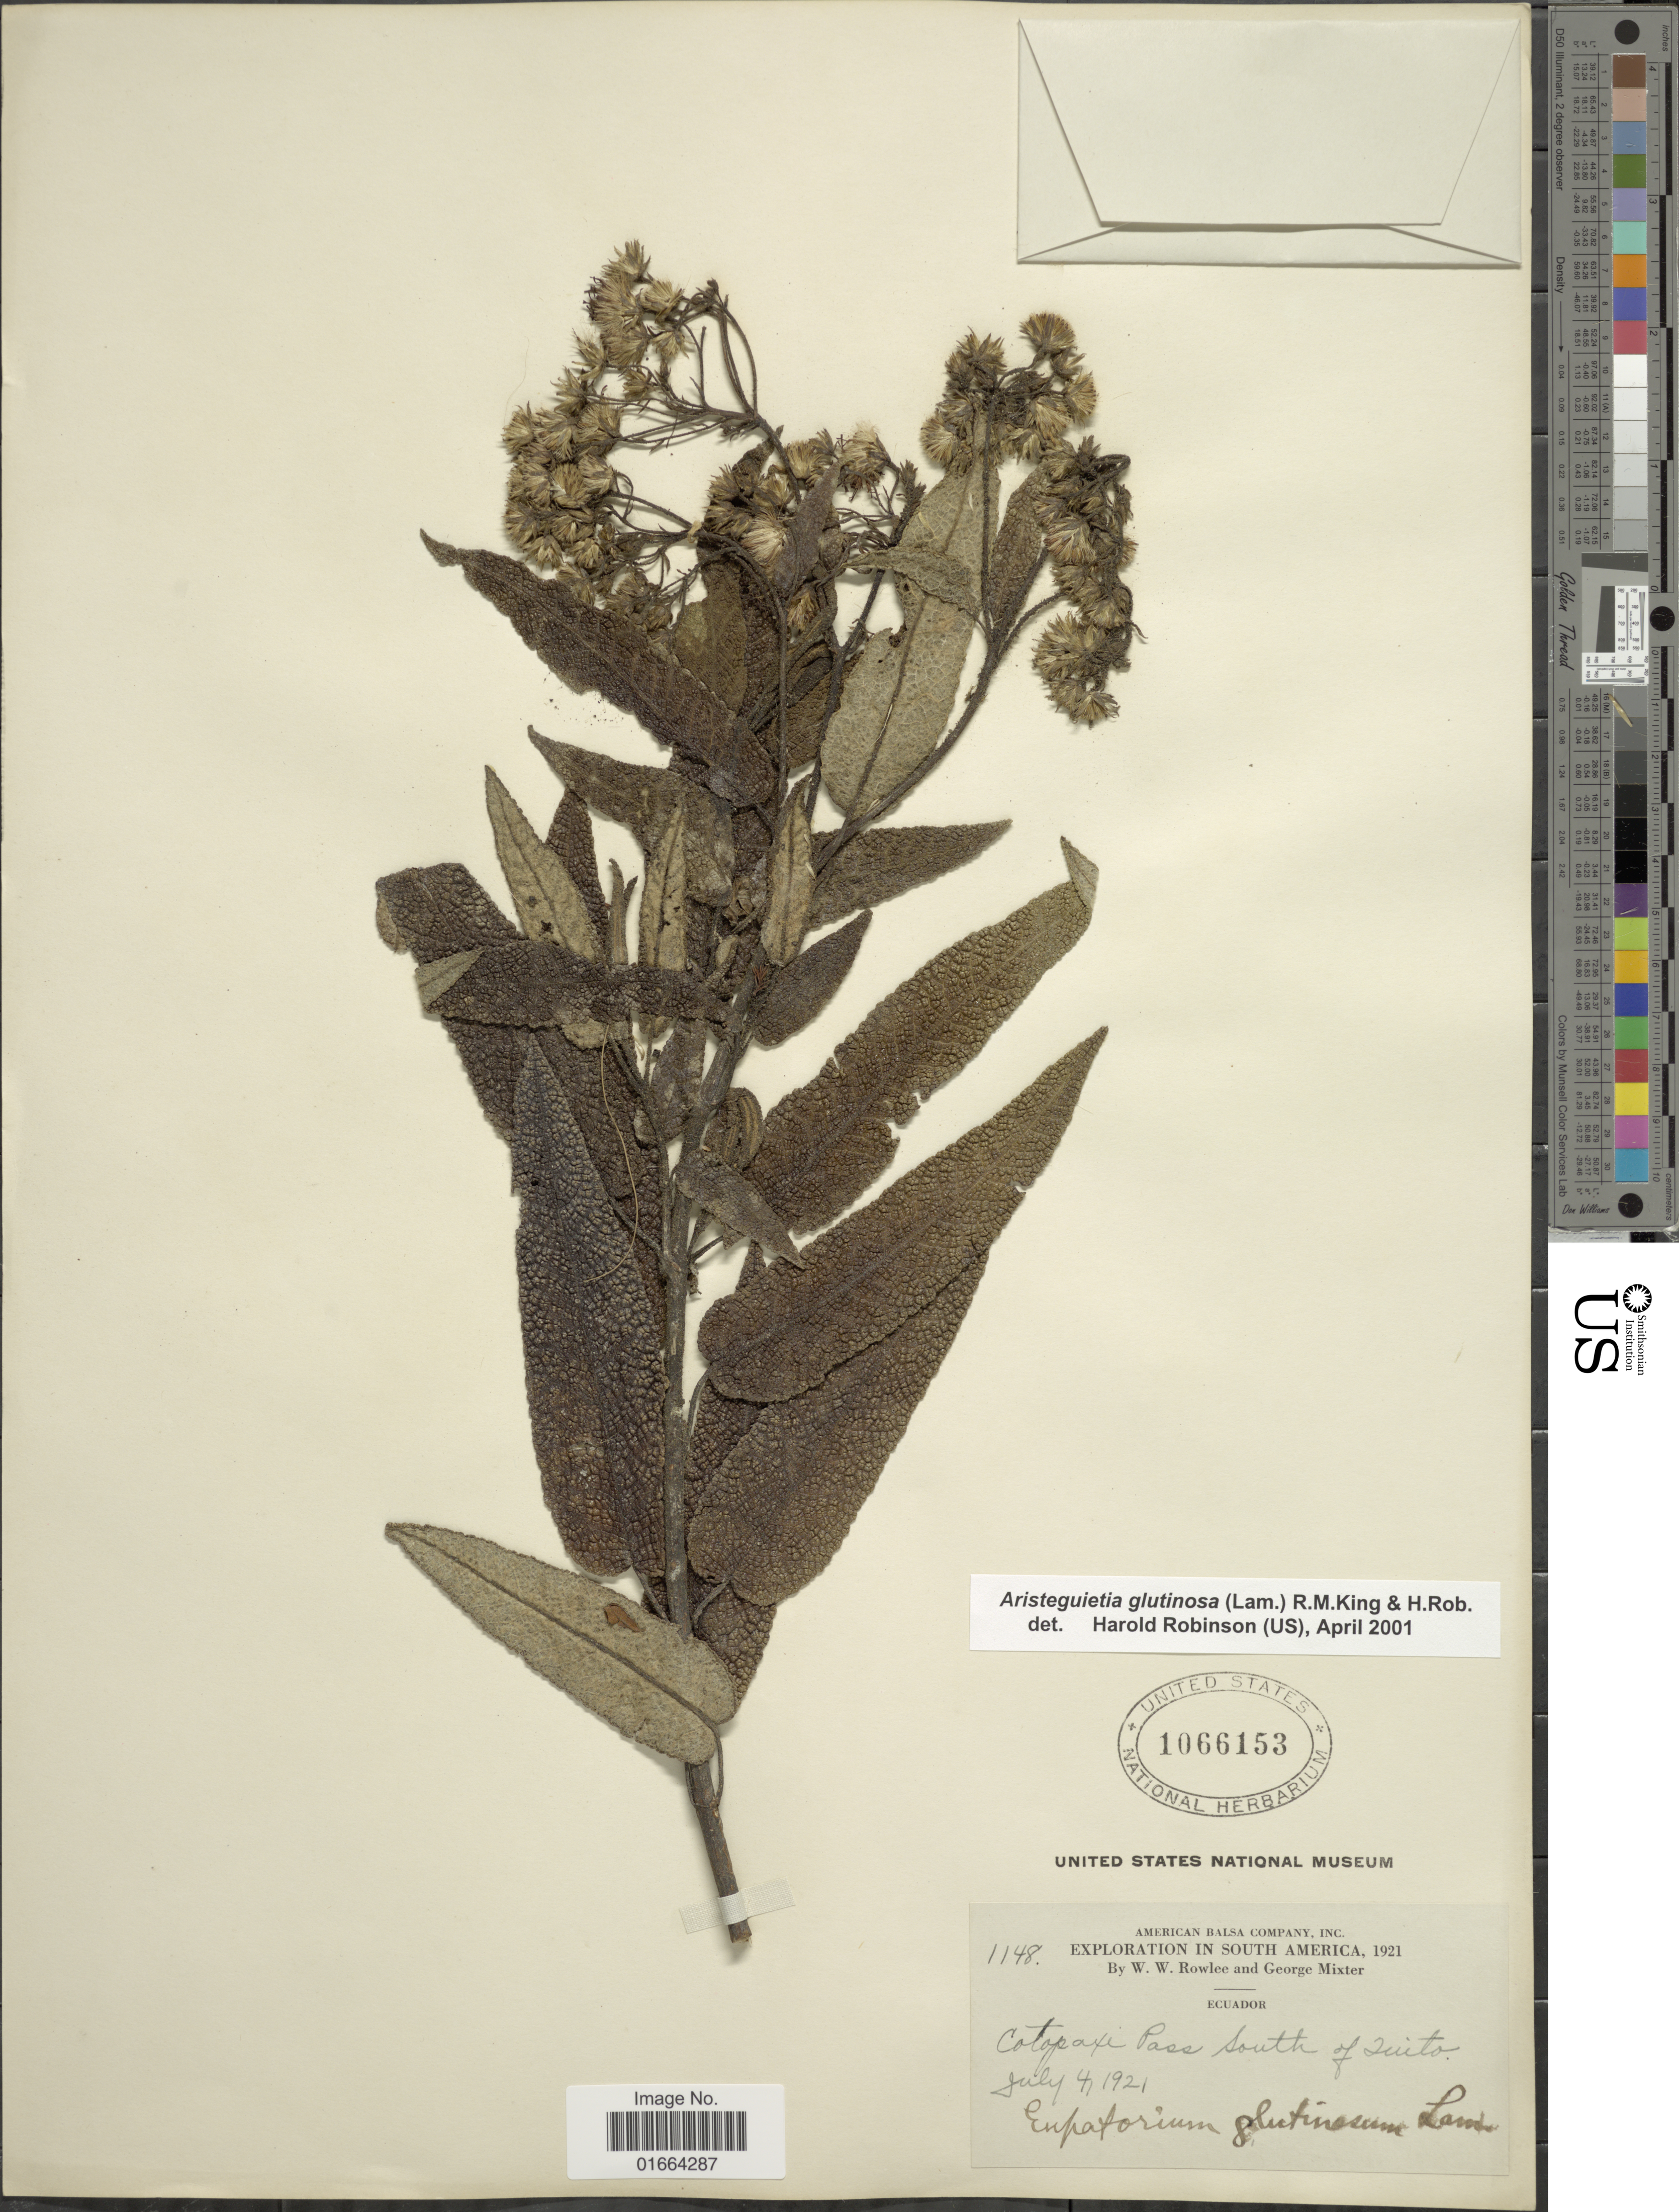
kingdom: Plantae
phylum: Tracheophyta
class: Magnoliopsida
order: Asterales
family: Asteraceae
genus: Aristeguietia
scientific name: Aristeguietia glutinosa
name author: (Lam.) R.M. King & H. Rob.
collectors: W. W. Rowlee & G. Mixter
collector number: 1148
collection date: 1921-07-04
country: Ecuador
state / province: Cotopaxi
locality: Cotopaxi Pass south of Quito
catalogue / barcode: US 1066153